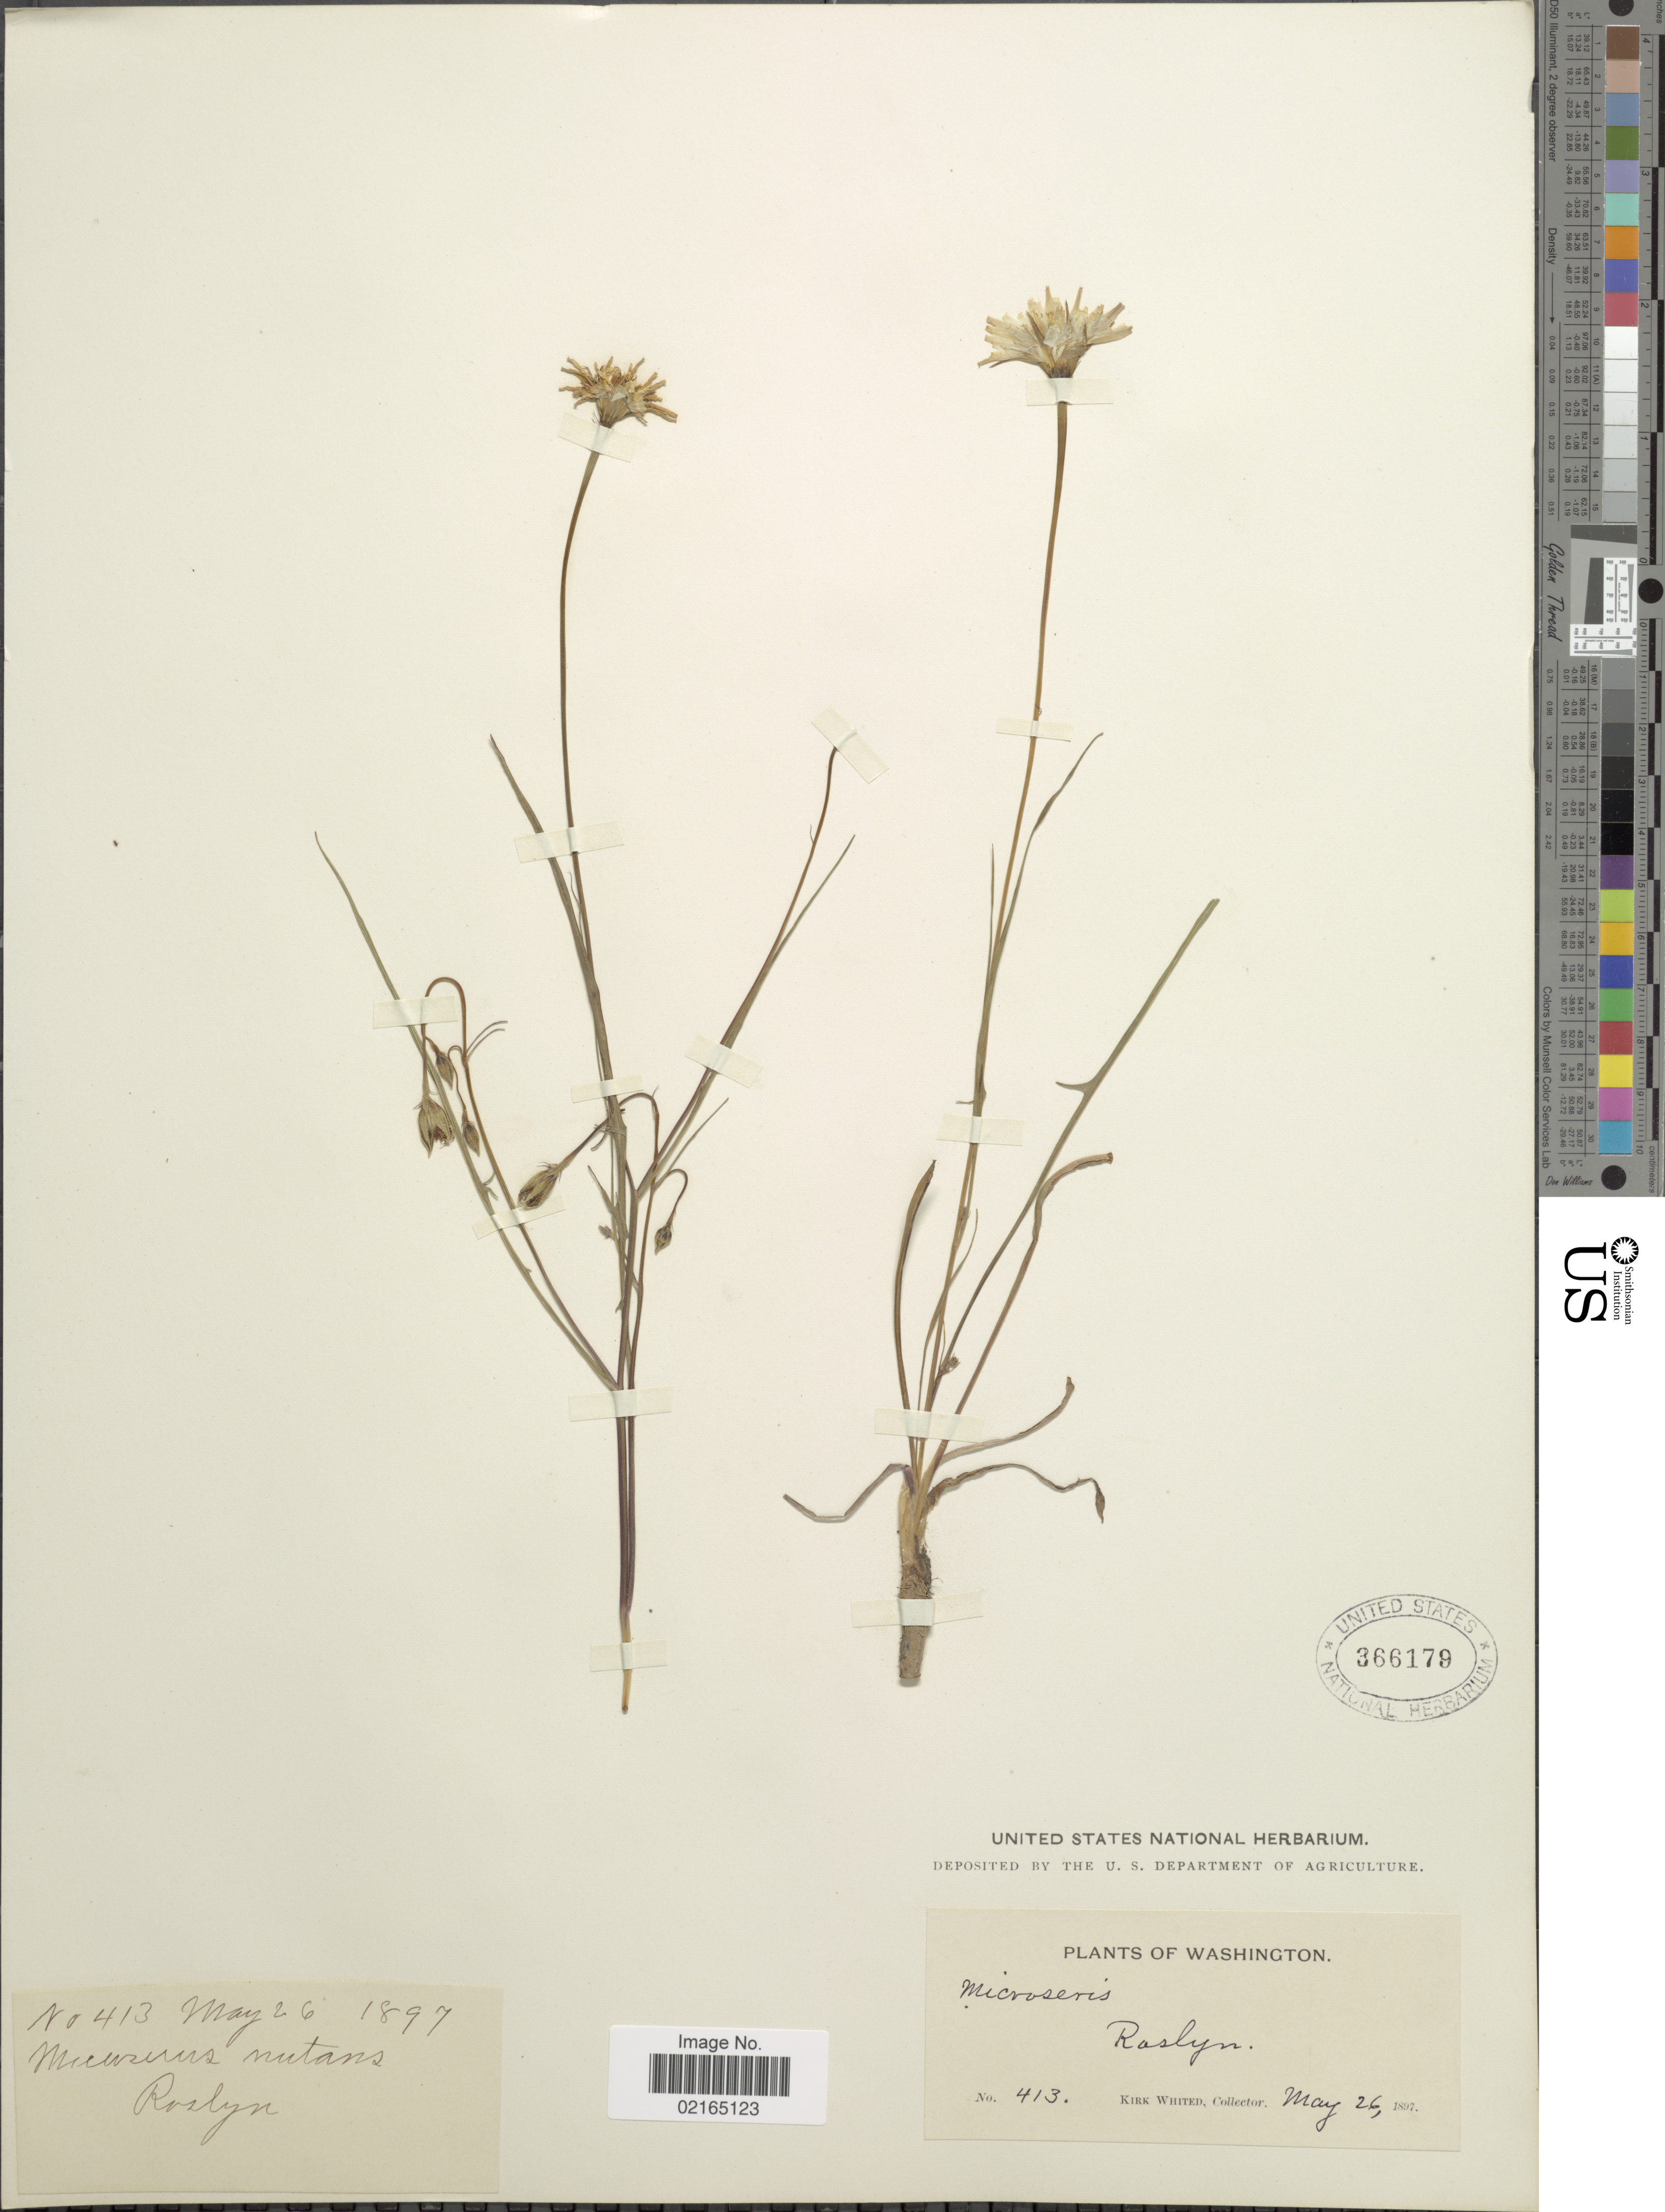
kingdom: Plantae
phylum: Tracheophyta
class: Magnoliopsida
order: Asterales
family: Asteraceae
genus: Microseris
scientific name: Microseris nutans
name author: (Hook.) Sch. Bip.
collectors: K. Whited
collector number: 413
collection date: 1897-05-26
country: United States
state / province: Washington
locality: Roslyn.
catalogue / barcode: US 366179